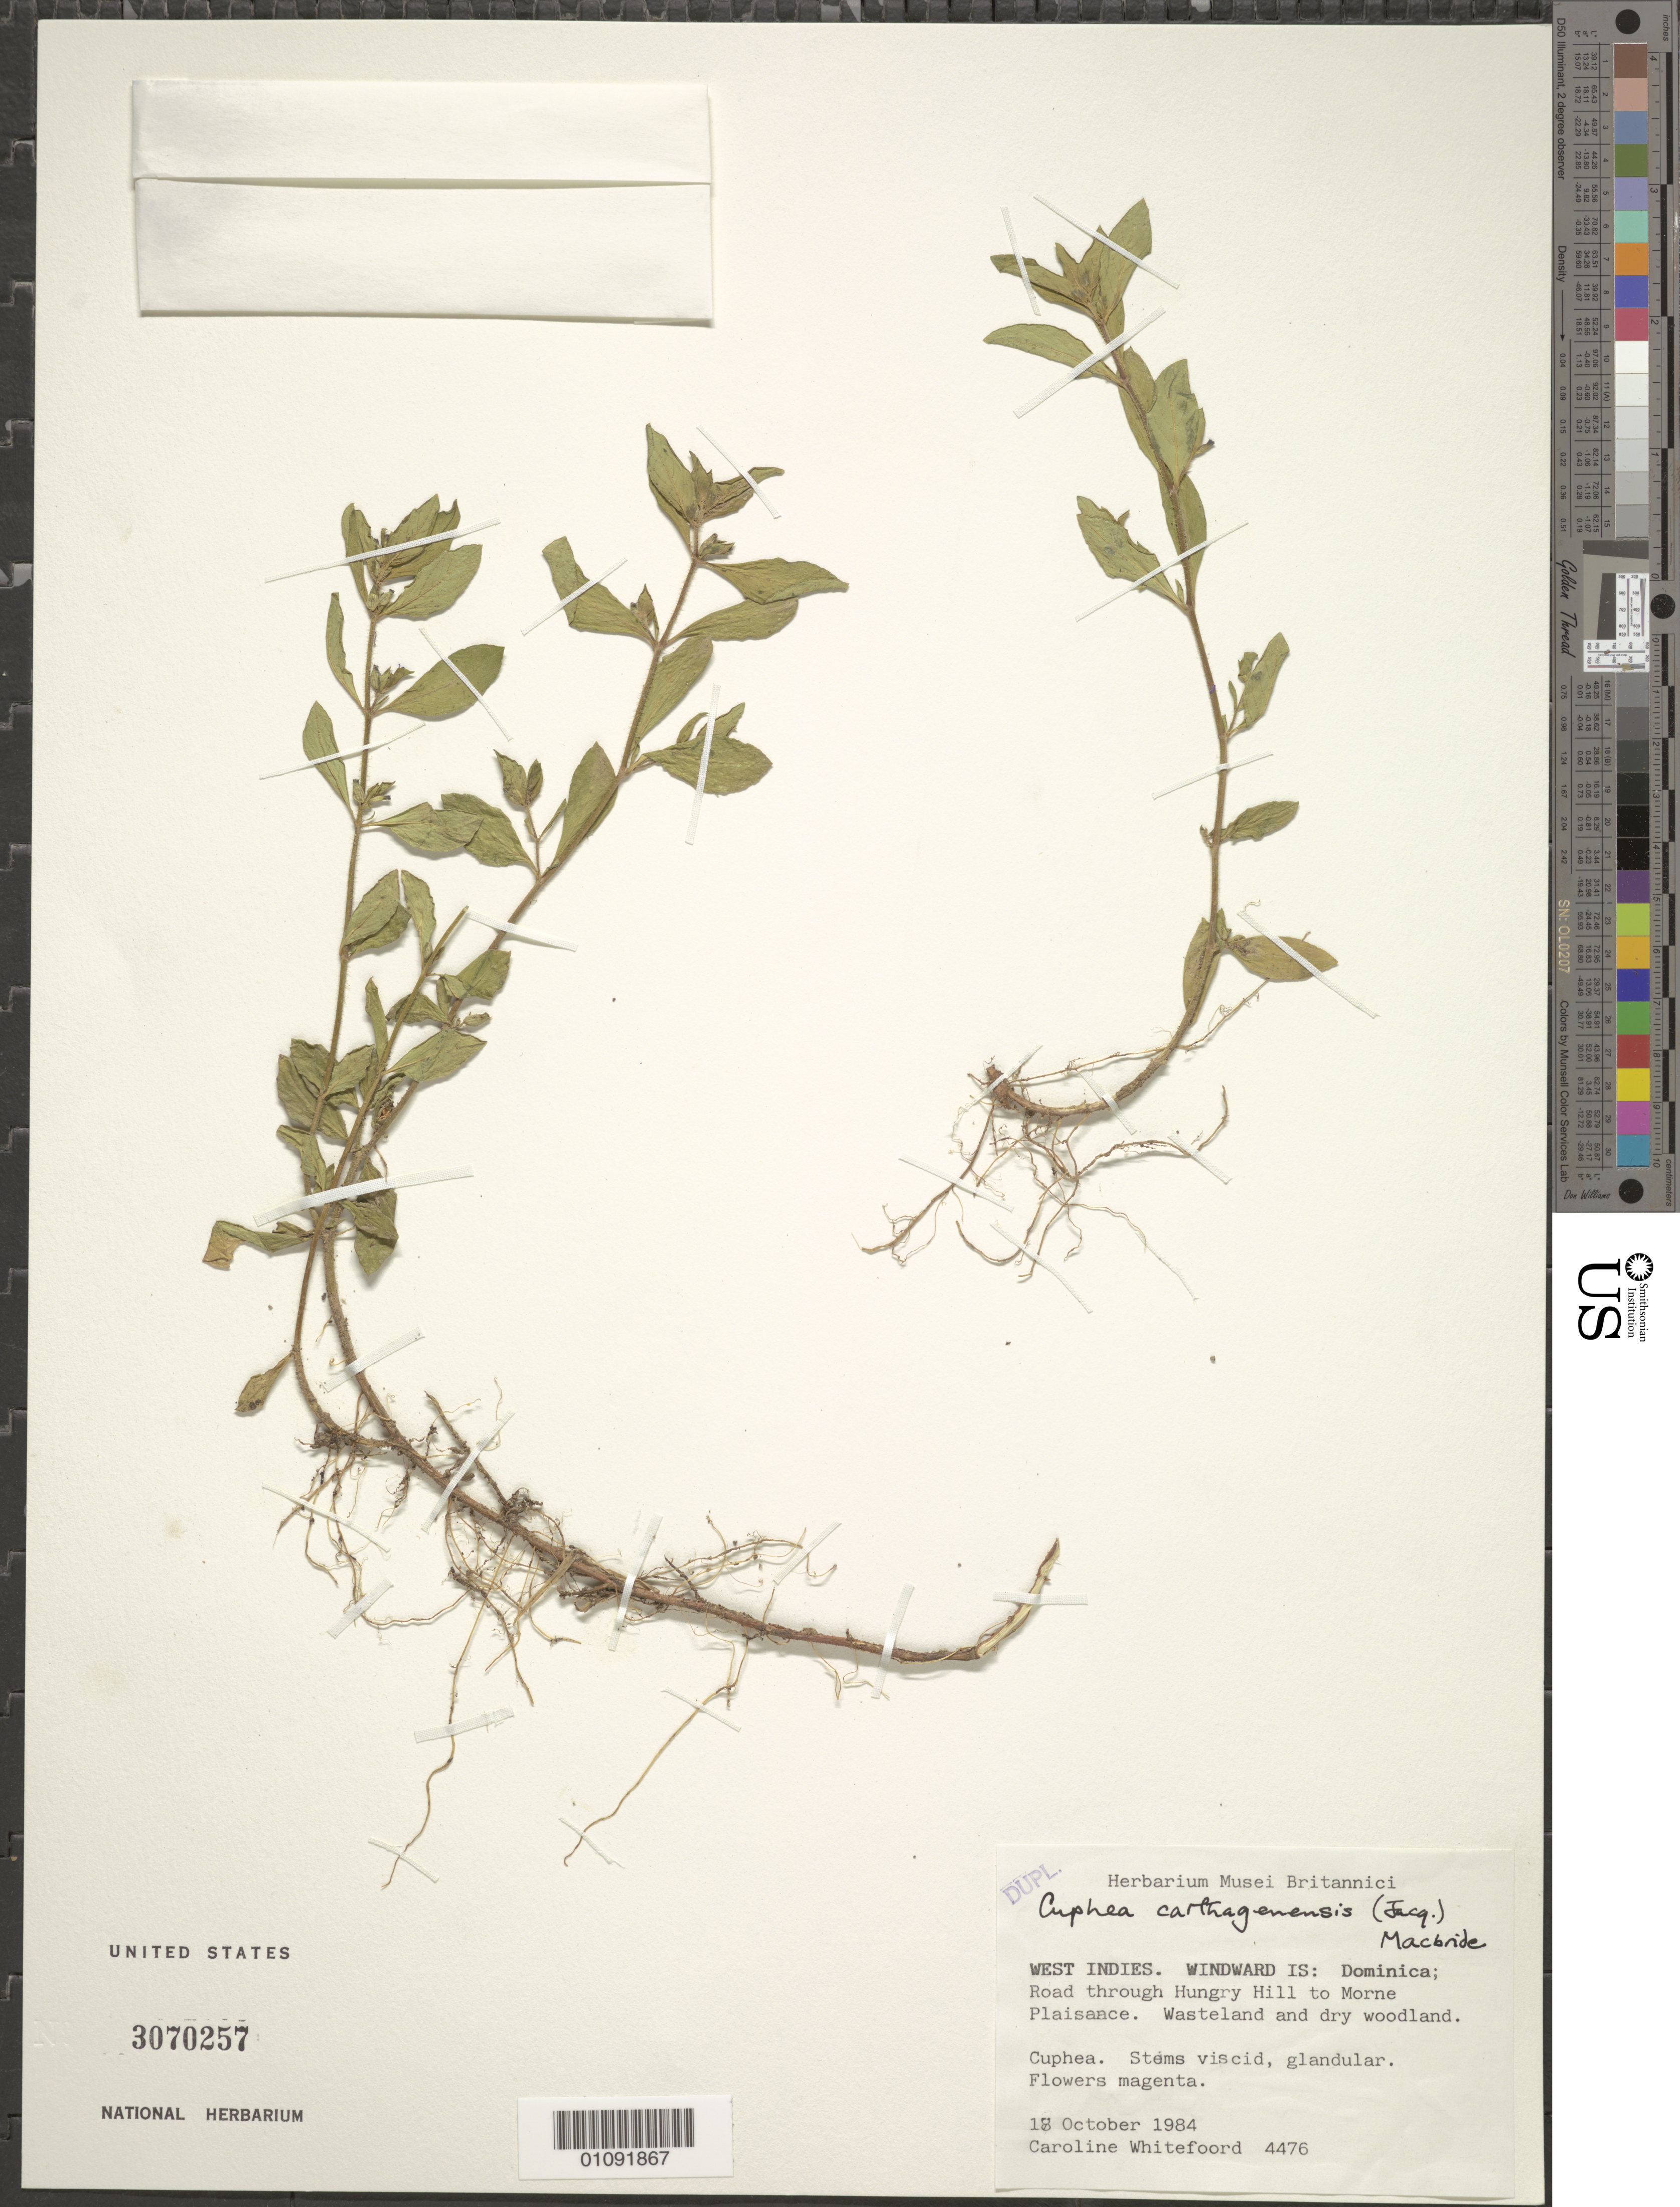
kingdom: Plantae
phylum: Tracheophyta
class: Magnoliopsida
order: Myrtales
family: Lythraceae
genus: Cuphea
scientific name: Cuphea carthagenensis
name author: (Jacq.) J.F. Macbr.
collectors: C. Whitefoord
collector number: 4476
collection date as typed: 18 Oct 1984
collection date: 1984-10-18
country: Dominica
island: Dominica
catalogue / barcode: US 3070257